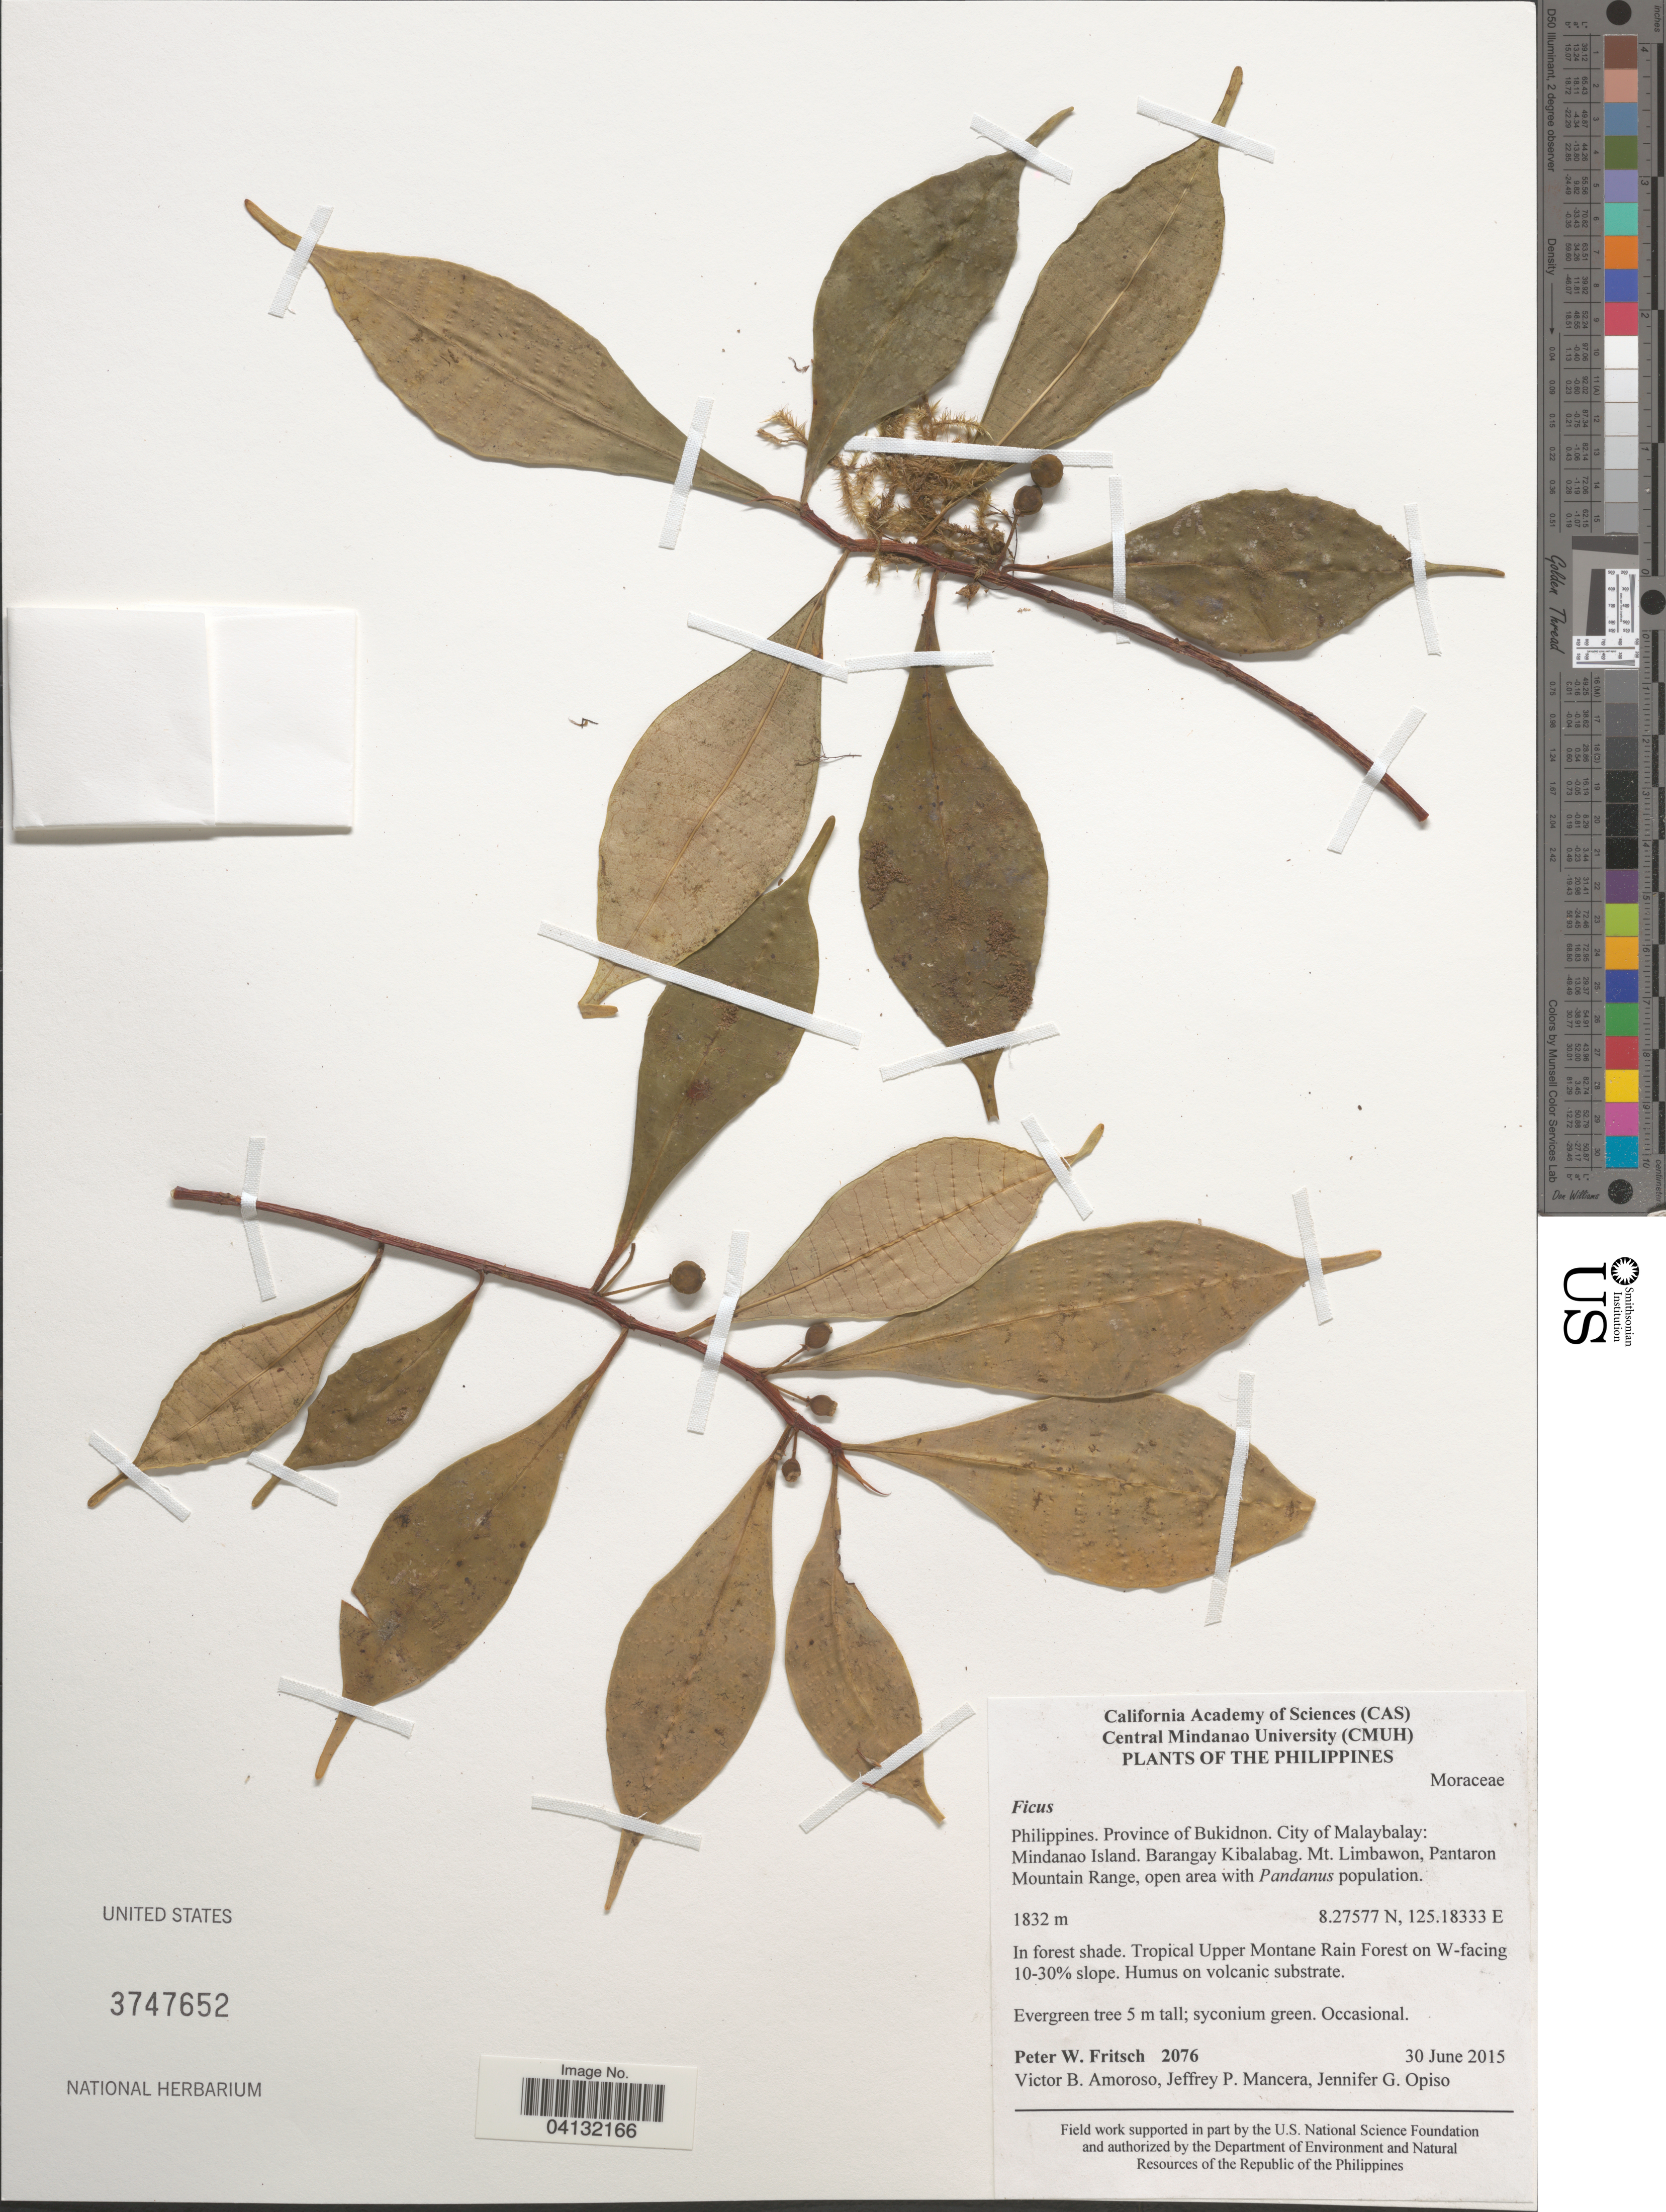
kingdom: Plantae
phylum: Tracheophyta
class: Magnoliopsida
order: Rosales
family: Moraceae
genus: Ficus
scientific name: Ficus sp.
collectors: P. W. Fritsch, V. Amoroso, J. Mancera & J. Opiso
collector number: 2076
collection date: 2015-06-30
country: Philippines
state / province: Northern Mindanao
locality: Province of Bukidnon. City of Malaybalay: Mindanao Island. Barangay Kibalabag. Mt. Limbawon, Pantaron Mountain Range. In forest shade. Tropical Upper Montane Rain Forest on W-facing 10-30% slope.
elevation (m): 1832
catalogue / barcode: US 3747652